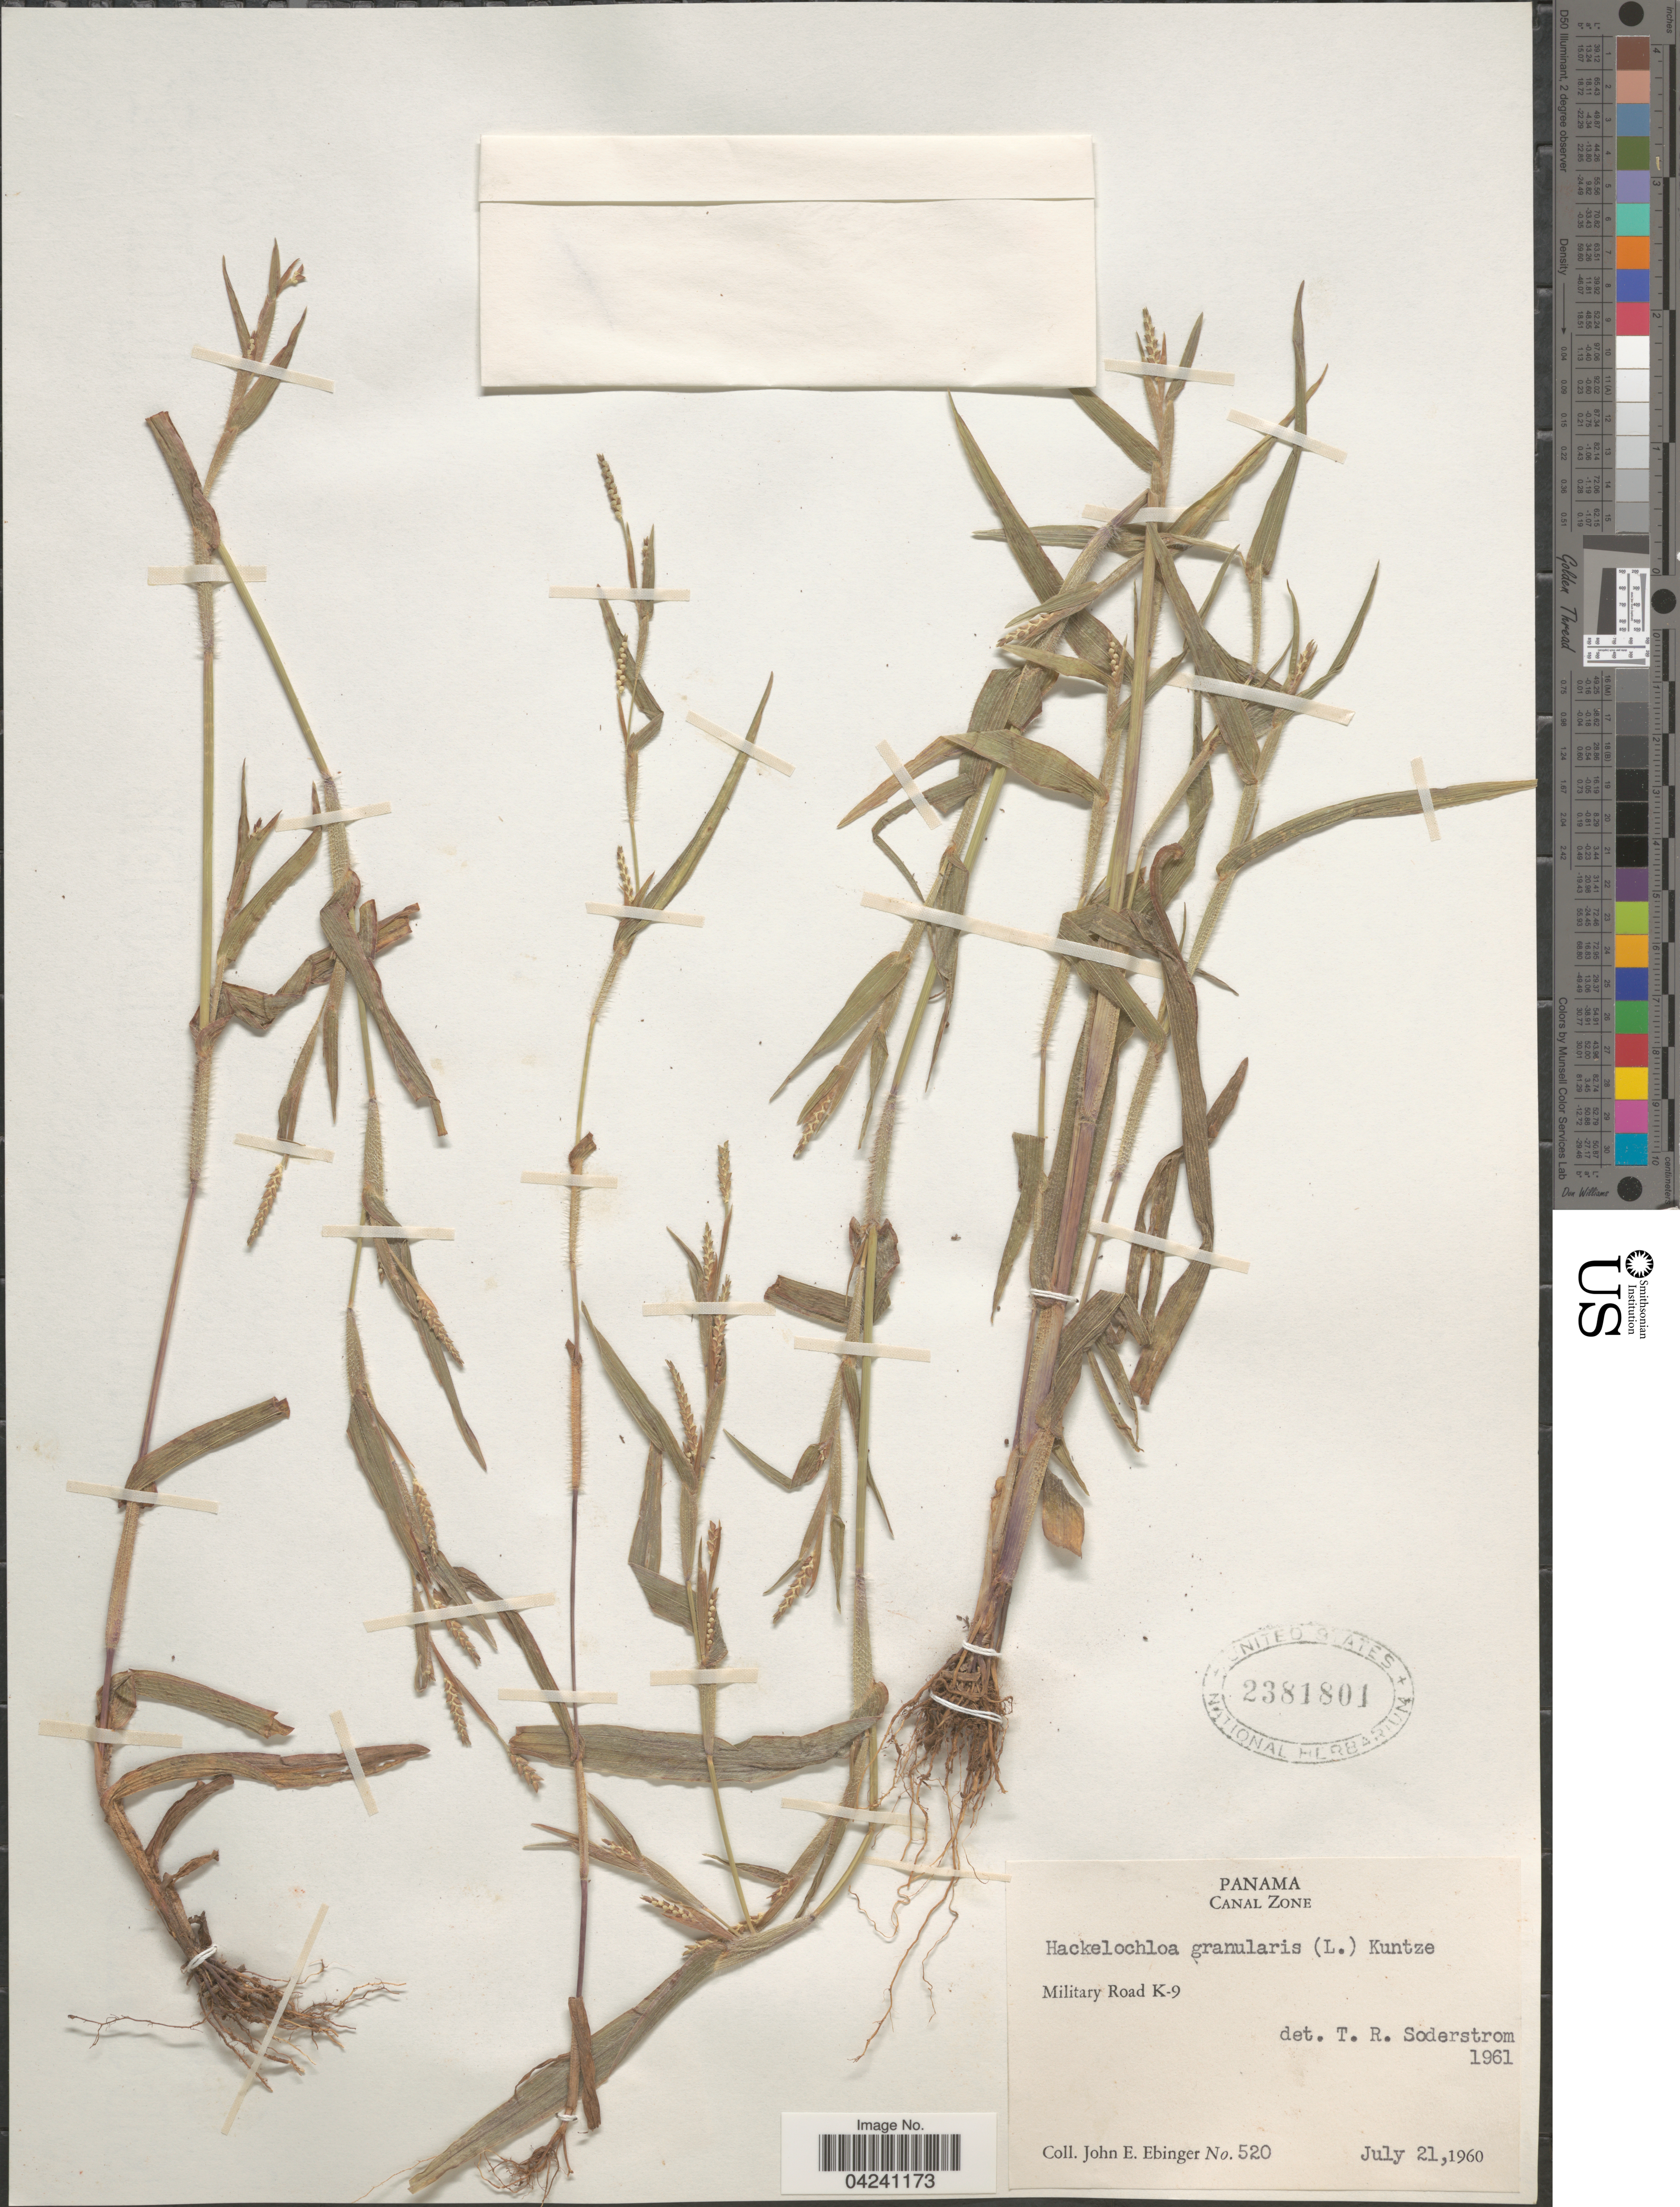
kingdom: Plantae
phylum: Tracheophyta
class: Liliopsida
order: Poales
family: Poaceae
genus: Hackelochloa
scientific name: Hackelochloa granularis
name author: (L.) Kuntze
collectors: J. Ebinger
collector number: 520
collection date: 1960-07-21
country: Panama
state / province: Colón / Panamá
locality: Canal Zone. Military Road K-9.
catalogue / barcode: US 2381801